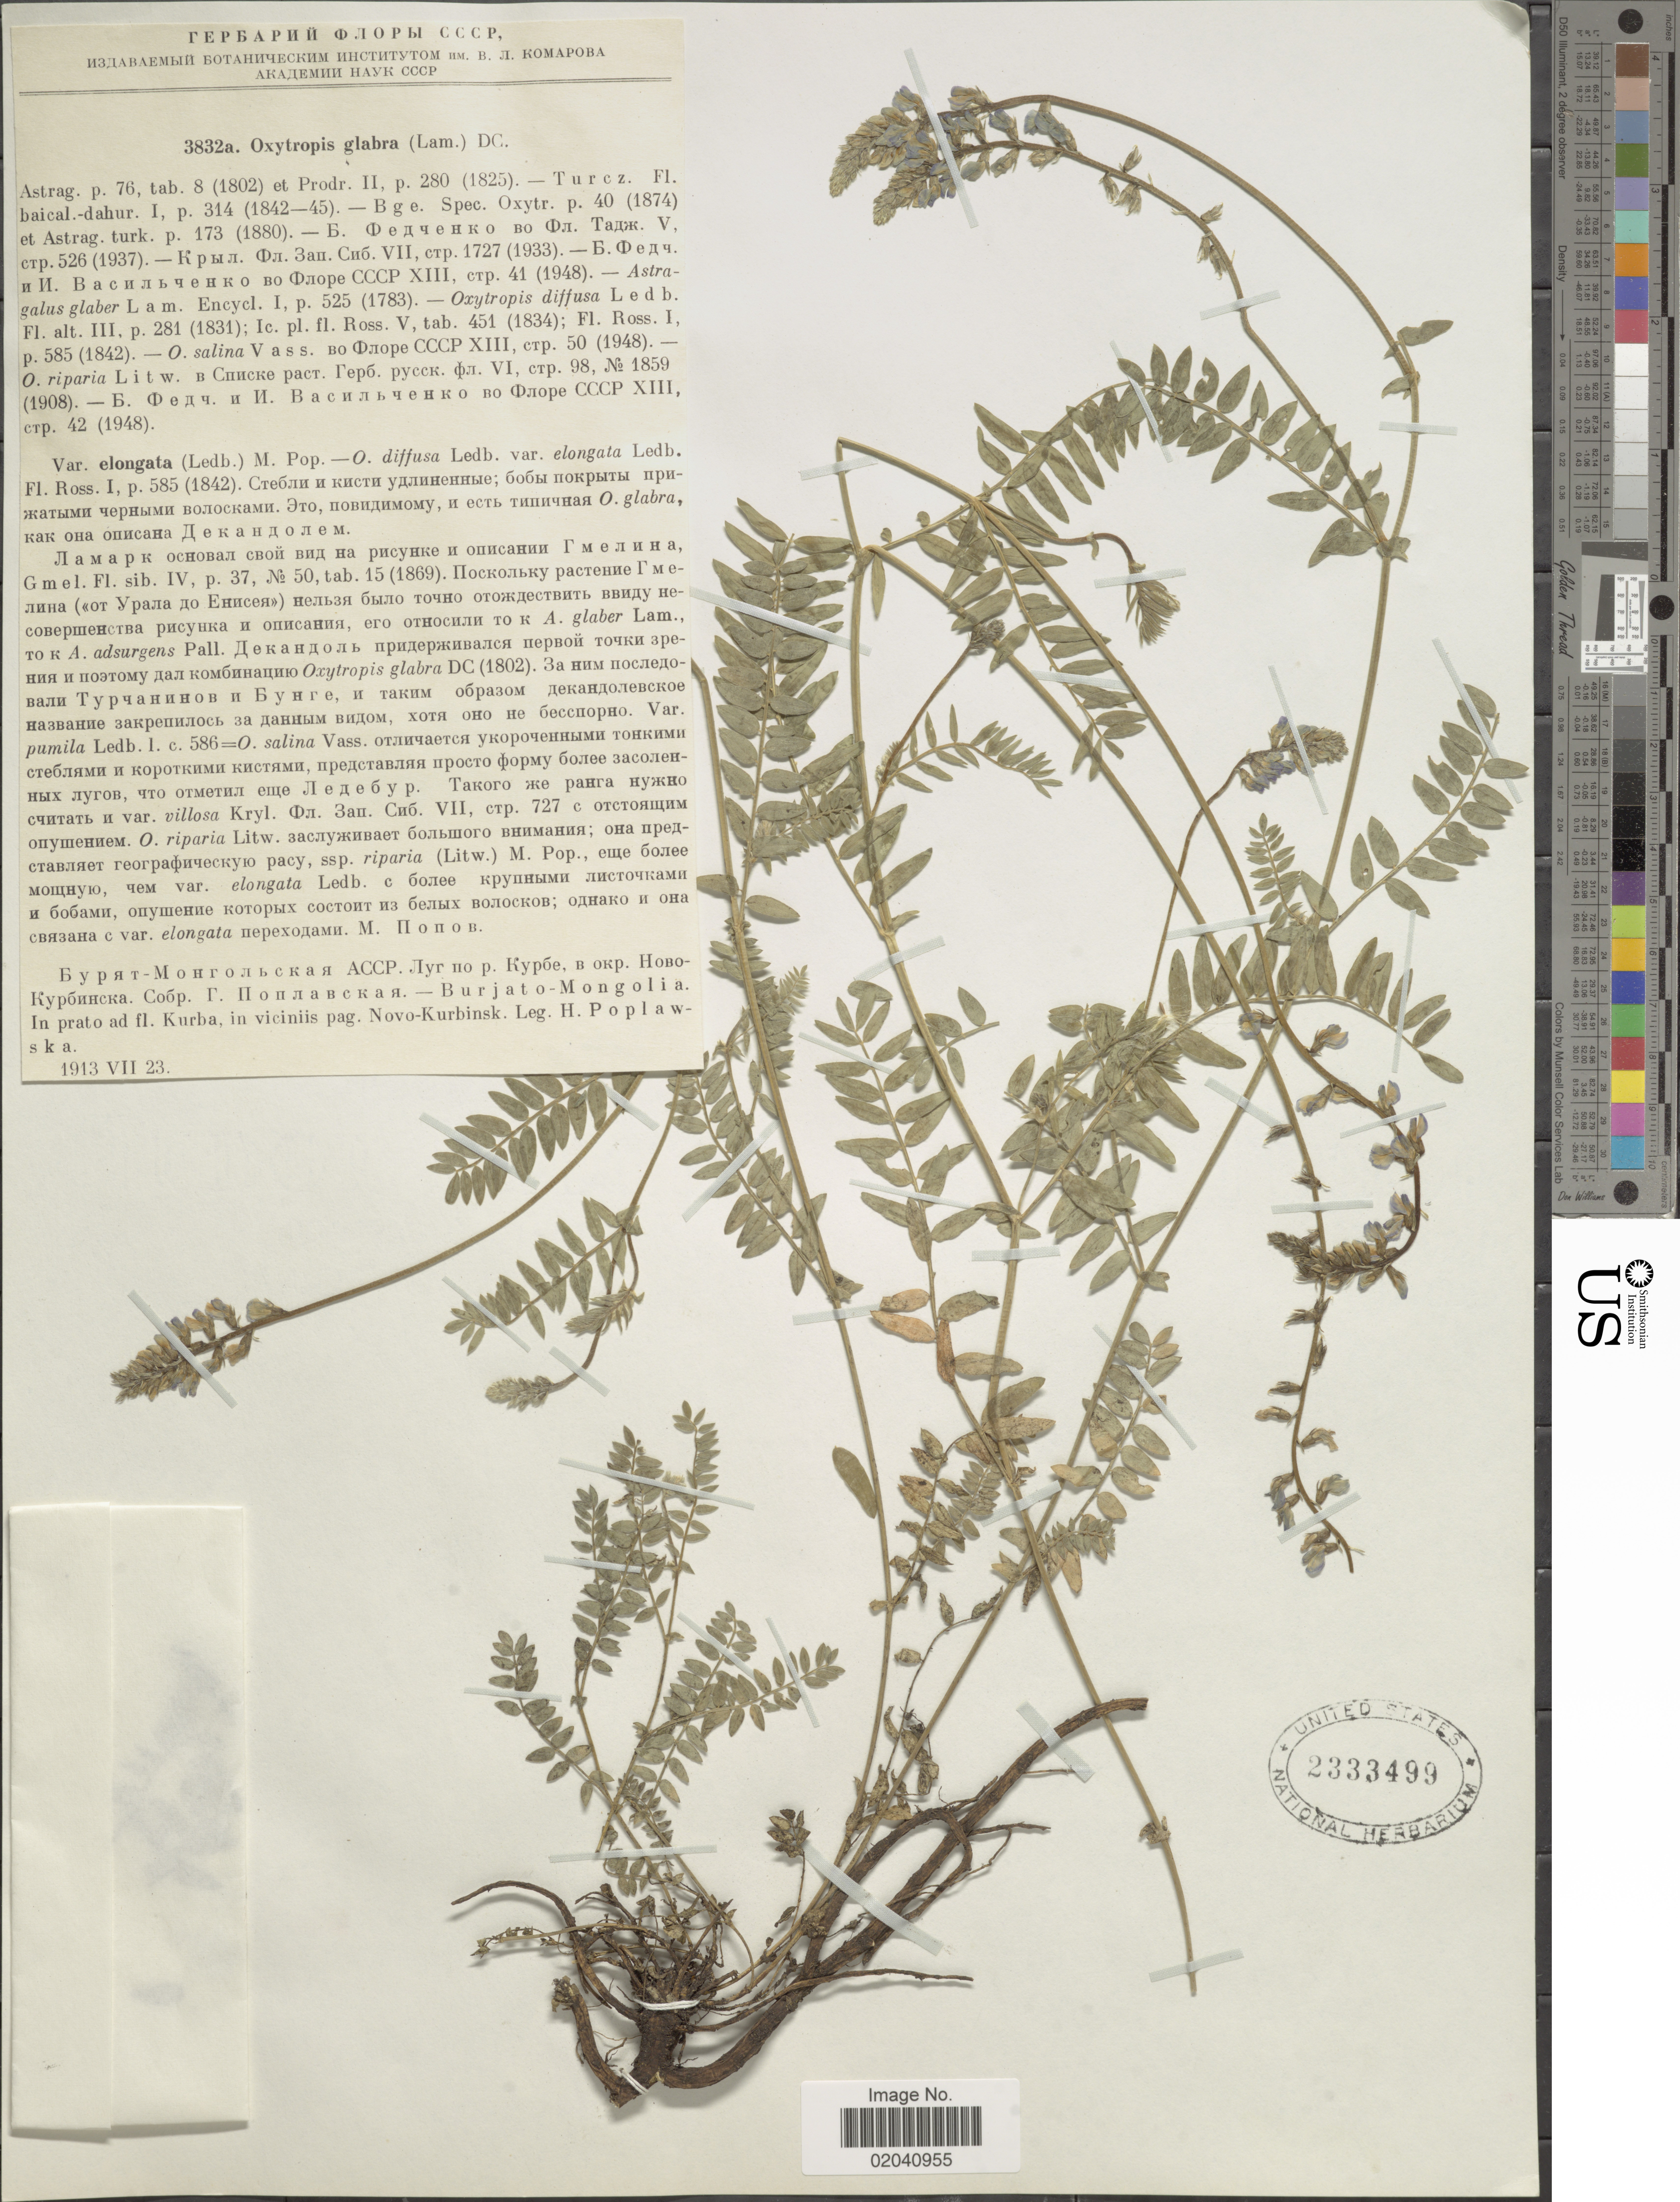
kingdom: Plantae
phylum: Tracheophyta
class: Magnoliopsida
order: Fabales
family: Fabaceae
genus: Oxytropis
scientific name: Oxytropis glabra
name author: DC.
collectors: H. Poplawska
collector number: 3832a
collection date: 1913-07-23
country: Mongolia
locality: Burjato-Mongolia, in prato ad fl. Kurba, in viciniis pag. Novo-Kurbinsk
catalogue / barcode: US 2333499